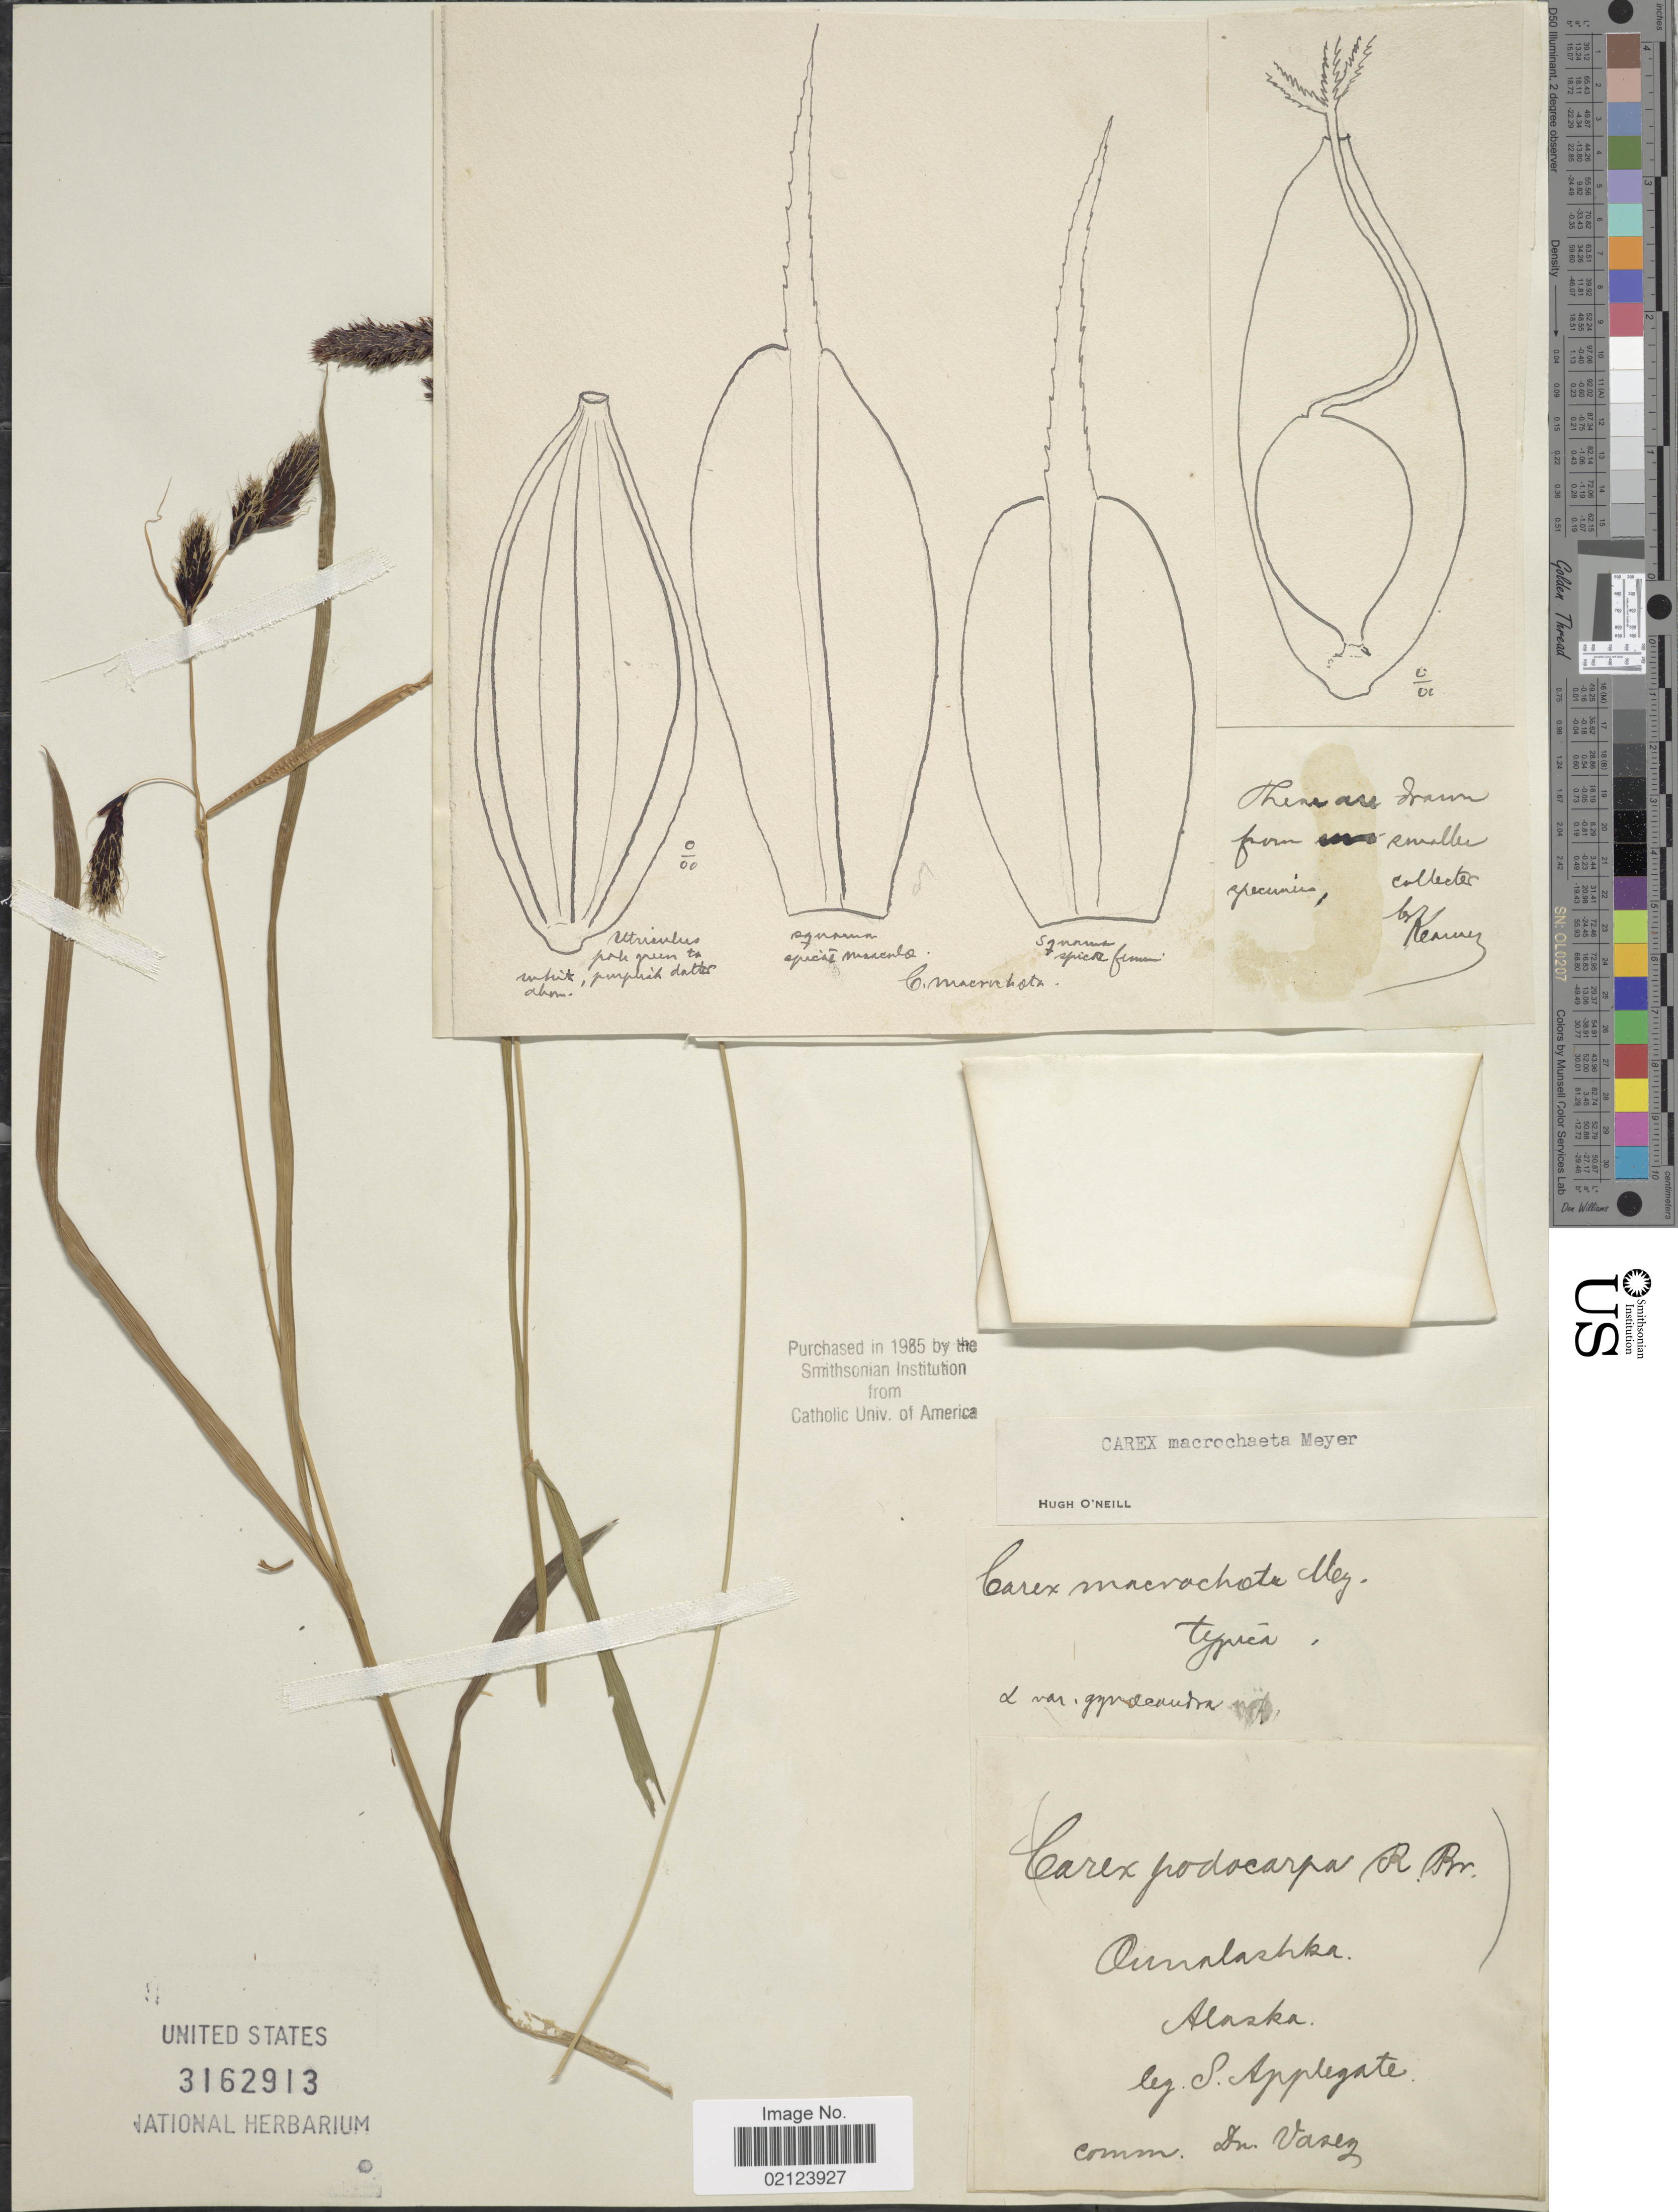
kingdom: Plantae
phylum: Tracheophyta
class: Liliopsida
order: Poales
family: Cyperaceae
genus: Carex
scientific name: Carex macrochaeta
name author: C.A. Mey.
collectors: S. S. Applegate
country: United States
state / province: Alaska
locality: Unalaska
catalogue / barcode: US 3162913